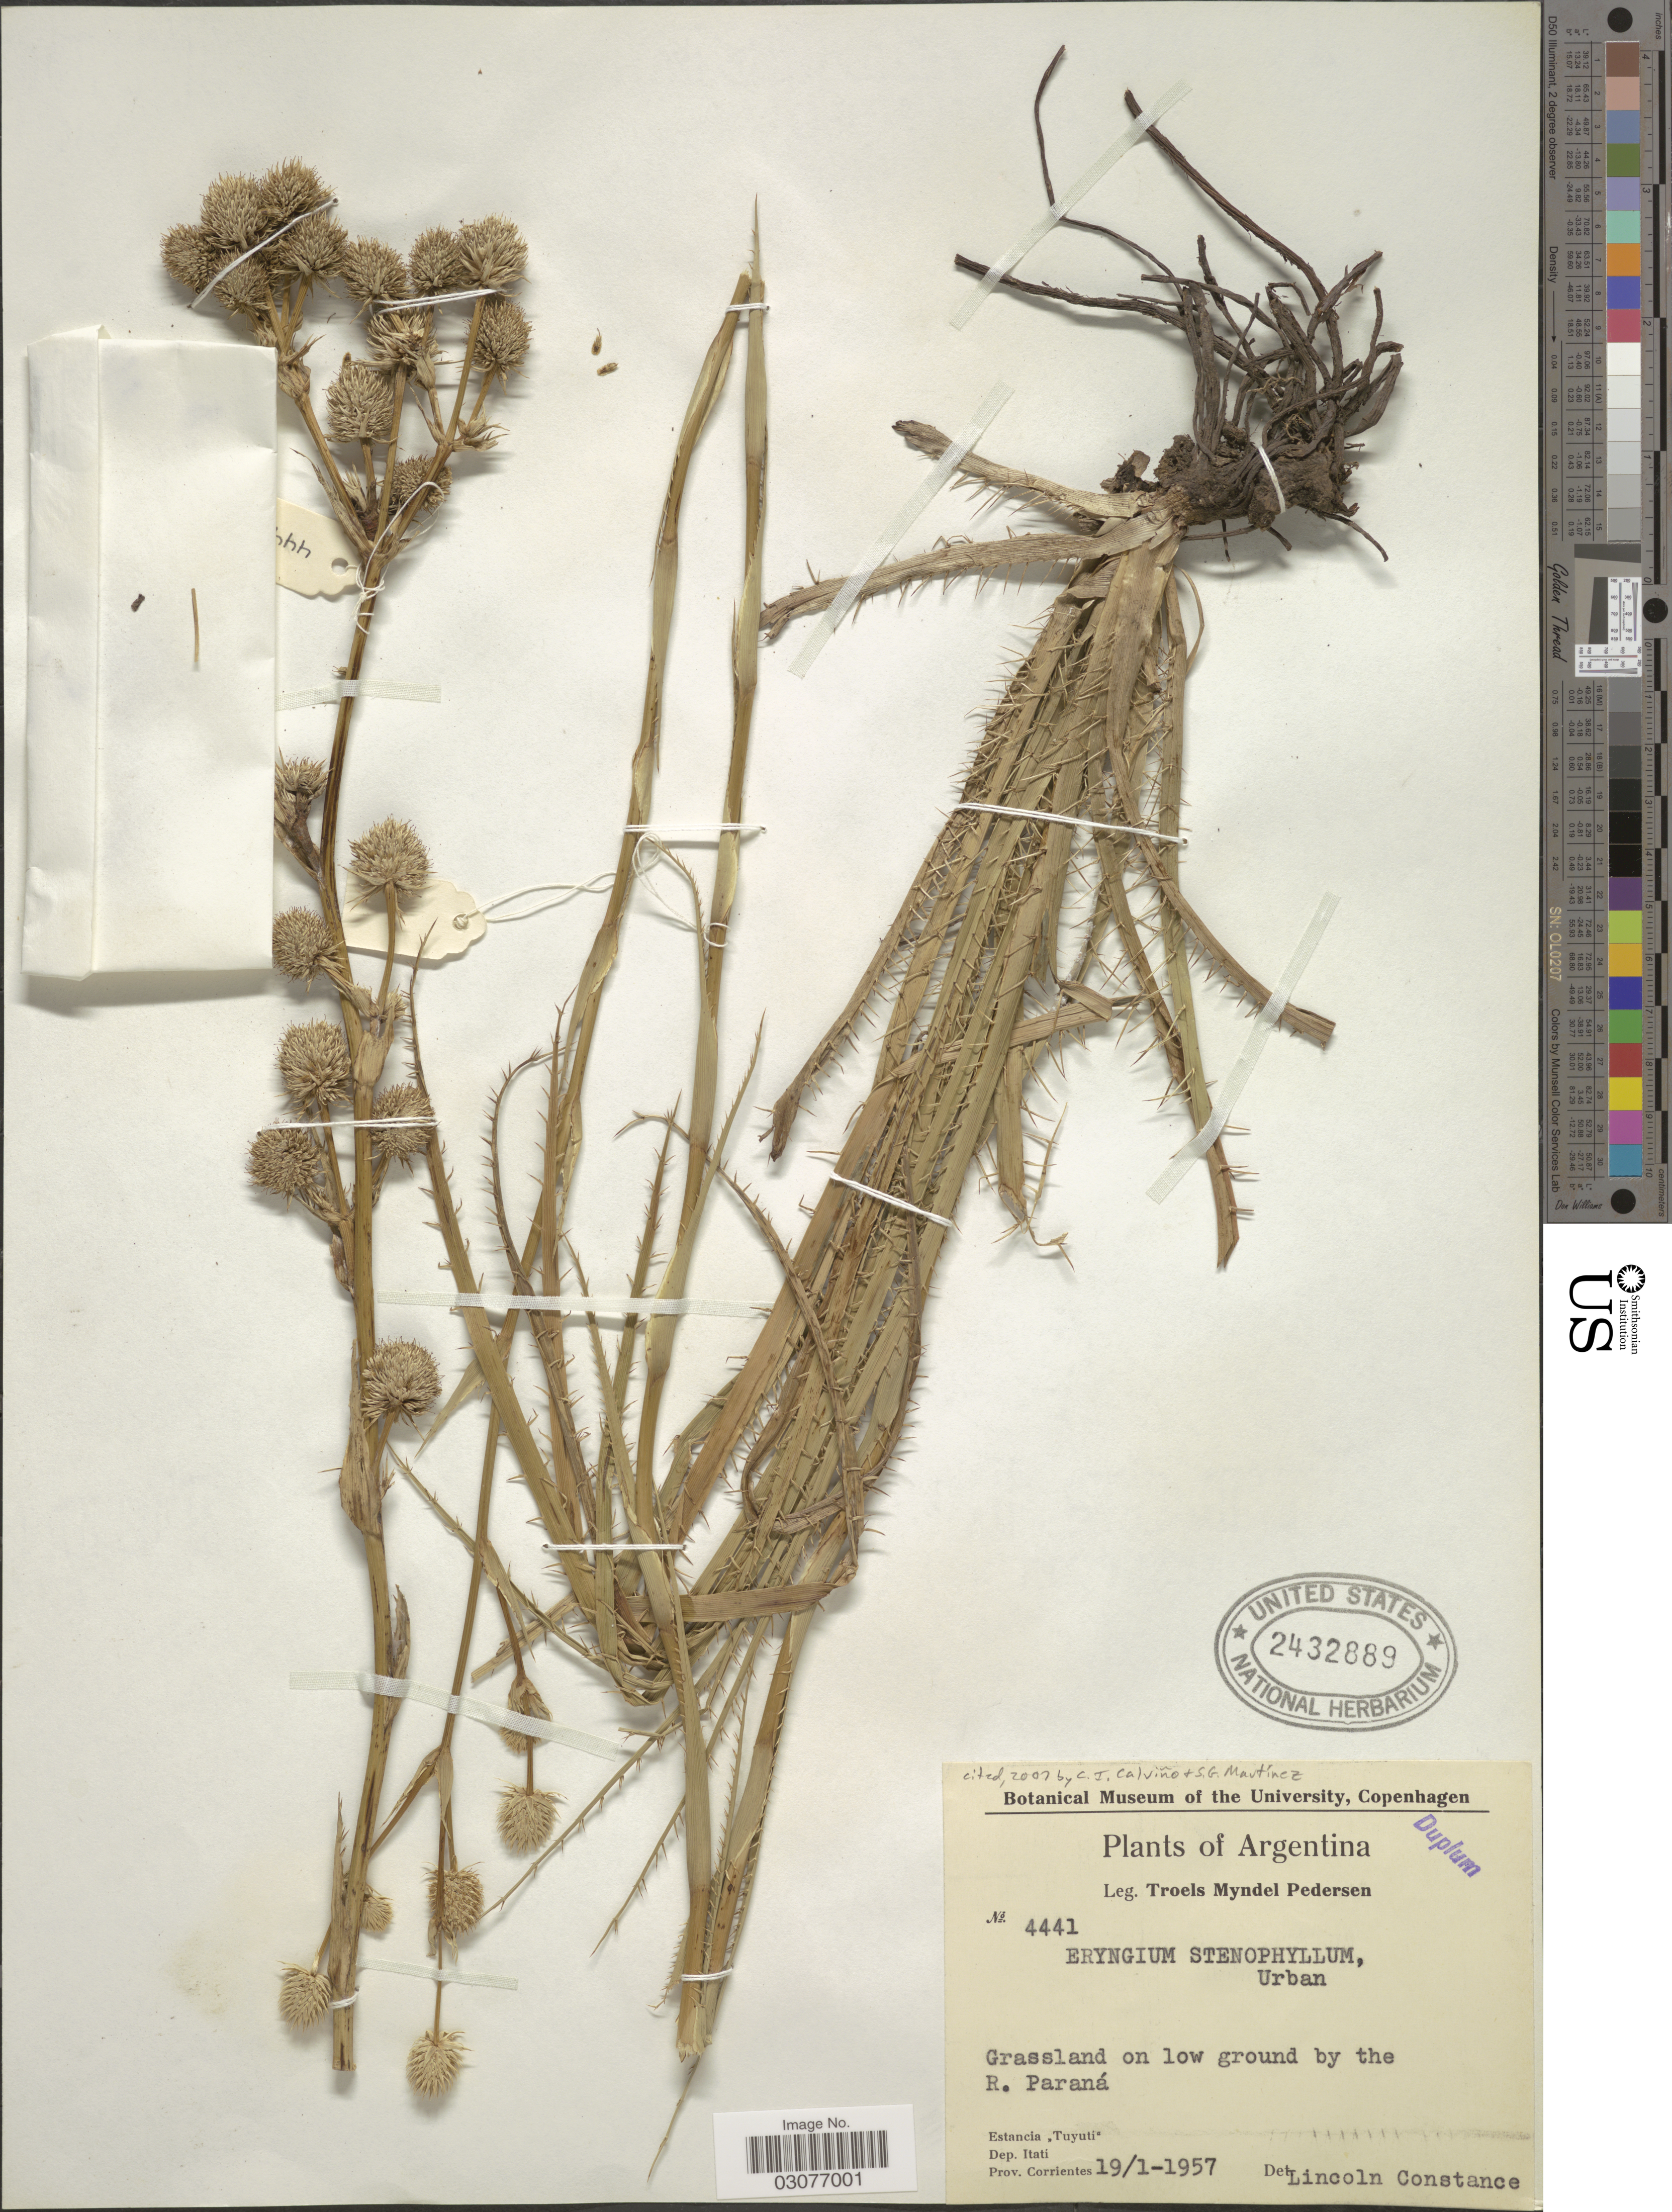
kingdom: Plantae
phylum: Tracheophyta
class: Magnoliopsida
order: Apiales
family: Apiaceae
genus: Eryngium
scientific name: Eryngium stenophyllum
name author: Urb.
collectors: T. Pederson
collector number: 4441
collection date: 1957-01-19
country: Argentina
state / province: Corrientes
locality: Low ground by the R. Paraná. Estancua "Tuyuti". Dep. Itati.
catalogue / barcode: US 2432889